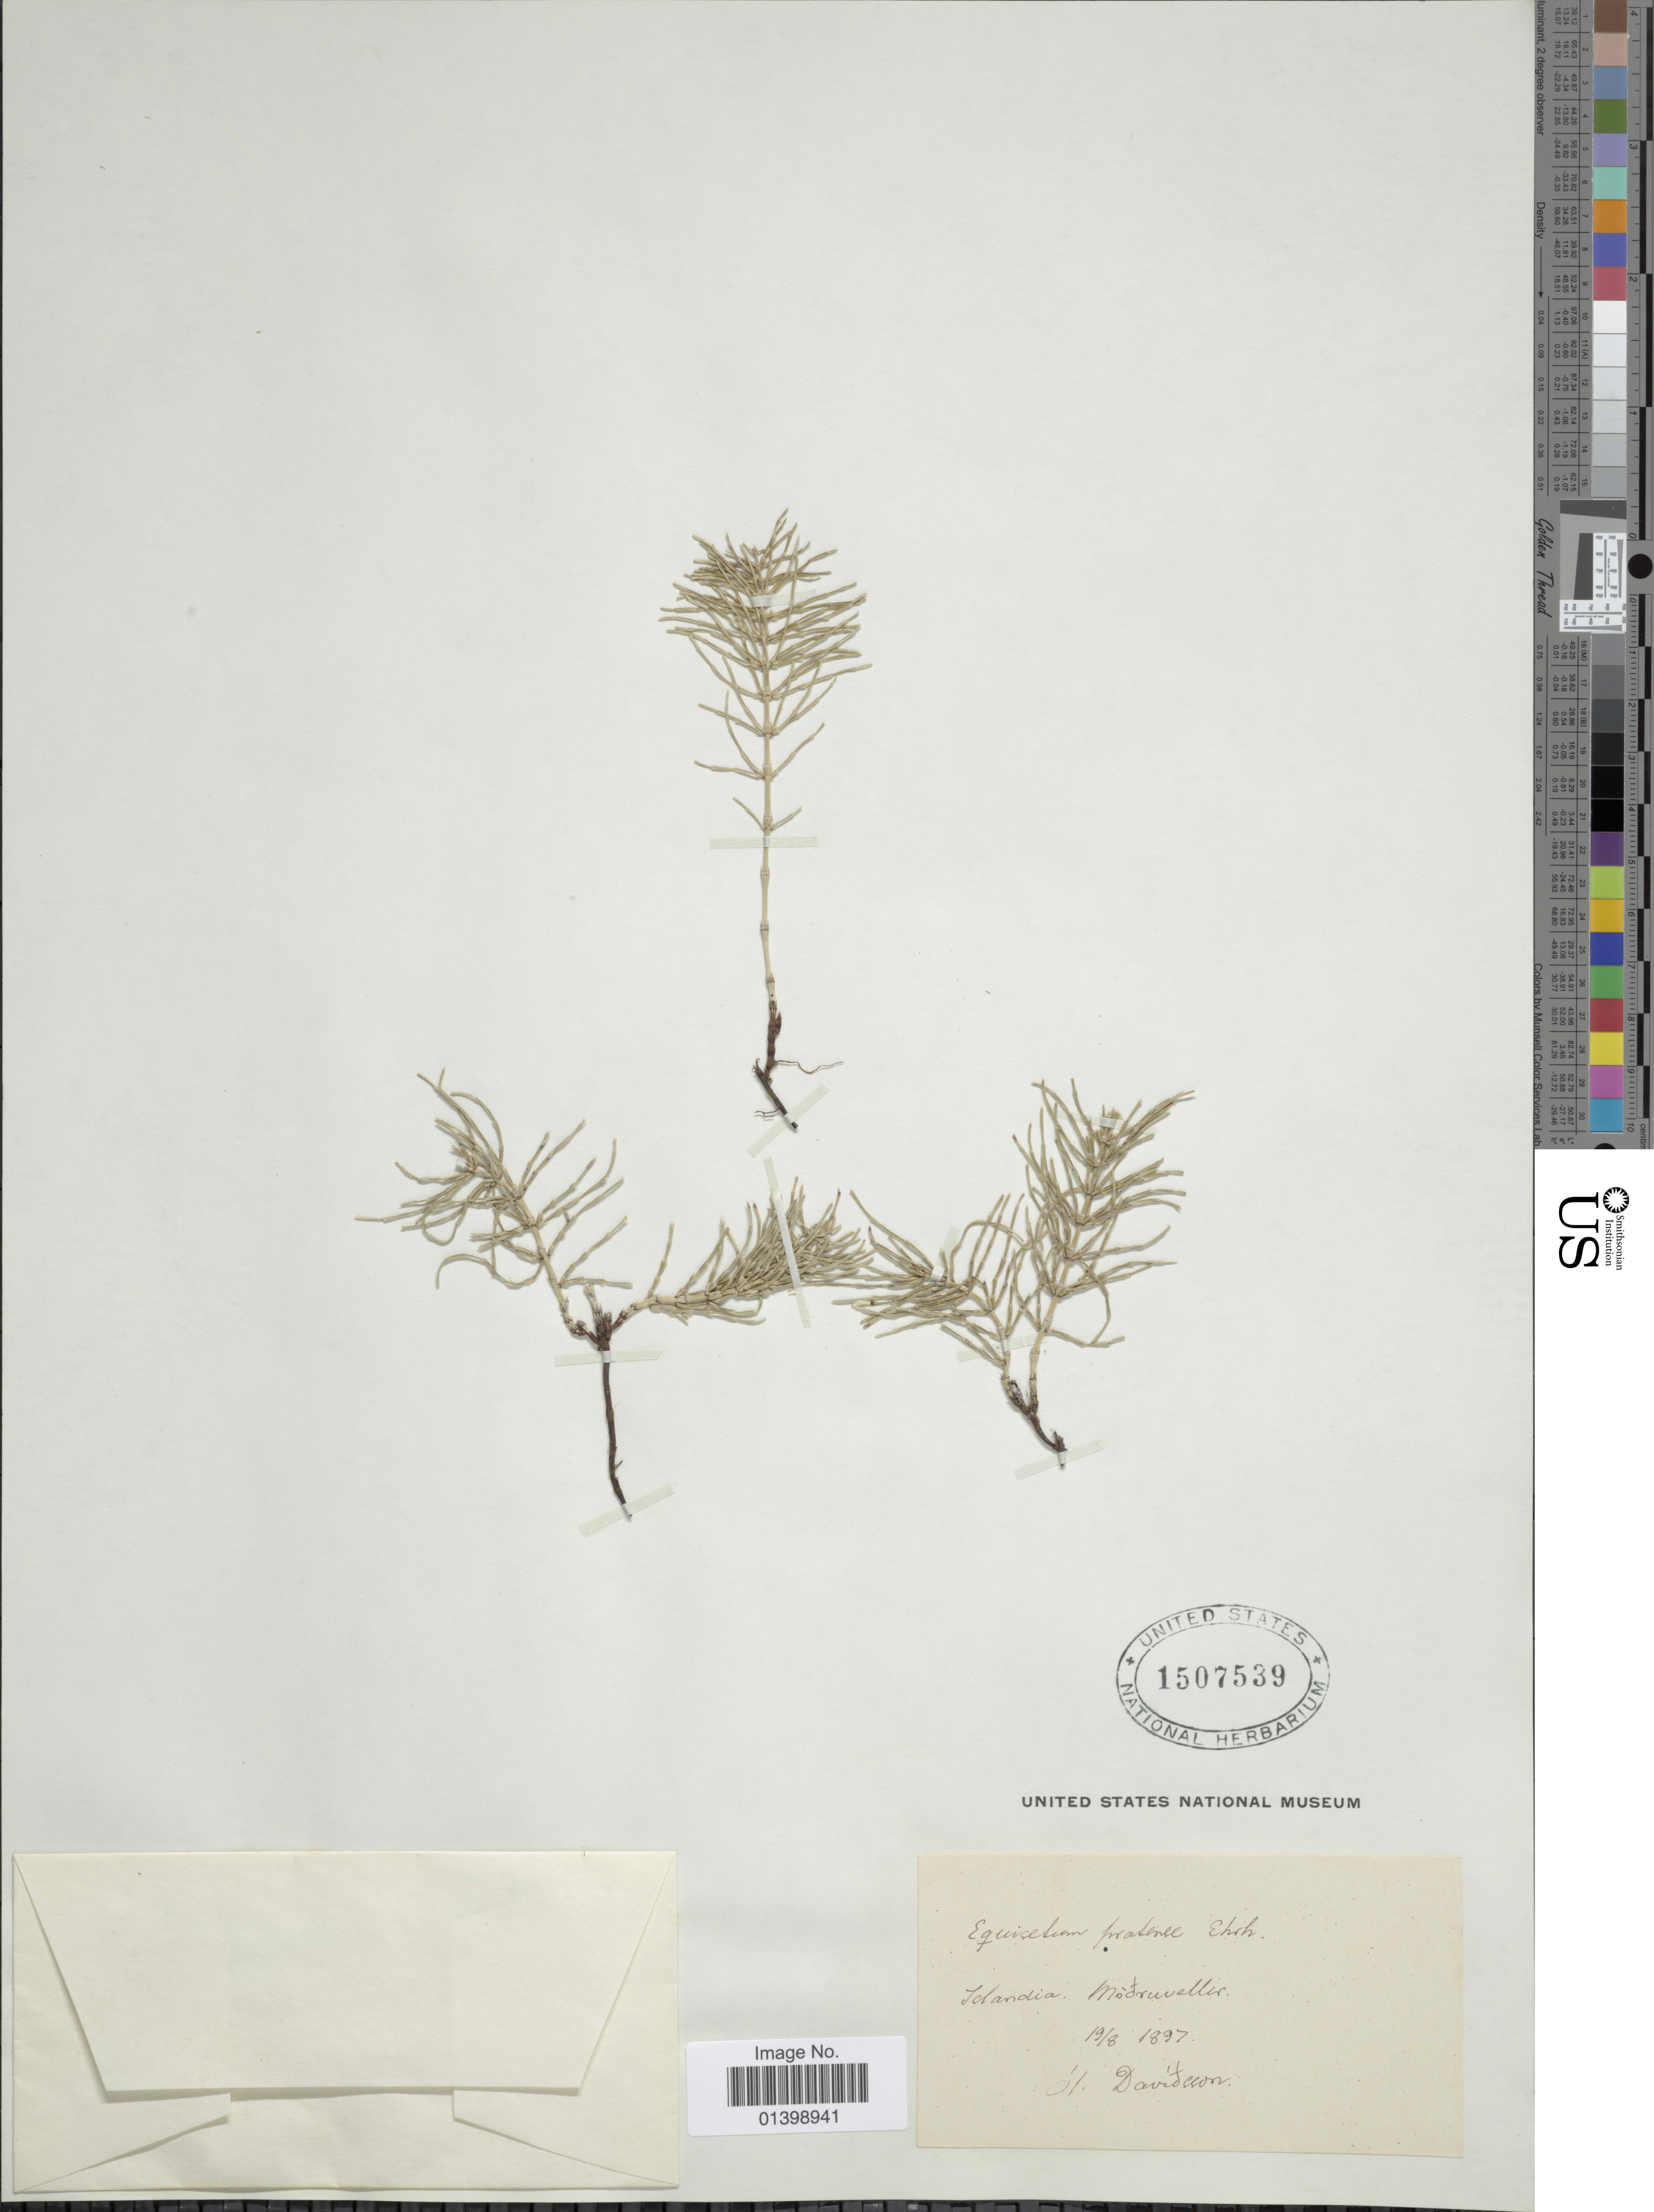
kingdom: Plantae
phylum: Tracheophyta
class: Polypodiopsida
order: Equisetales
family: Equisetaceae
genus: Equisetum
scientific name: Equisetum pratense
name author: Ehrh.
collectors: I. Davidsson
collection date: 1897-08-19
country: Iceland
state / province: Northeastern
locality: Islandia, Möðruvellir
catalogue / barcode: US 1507539